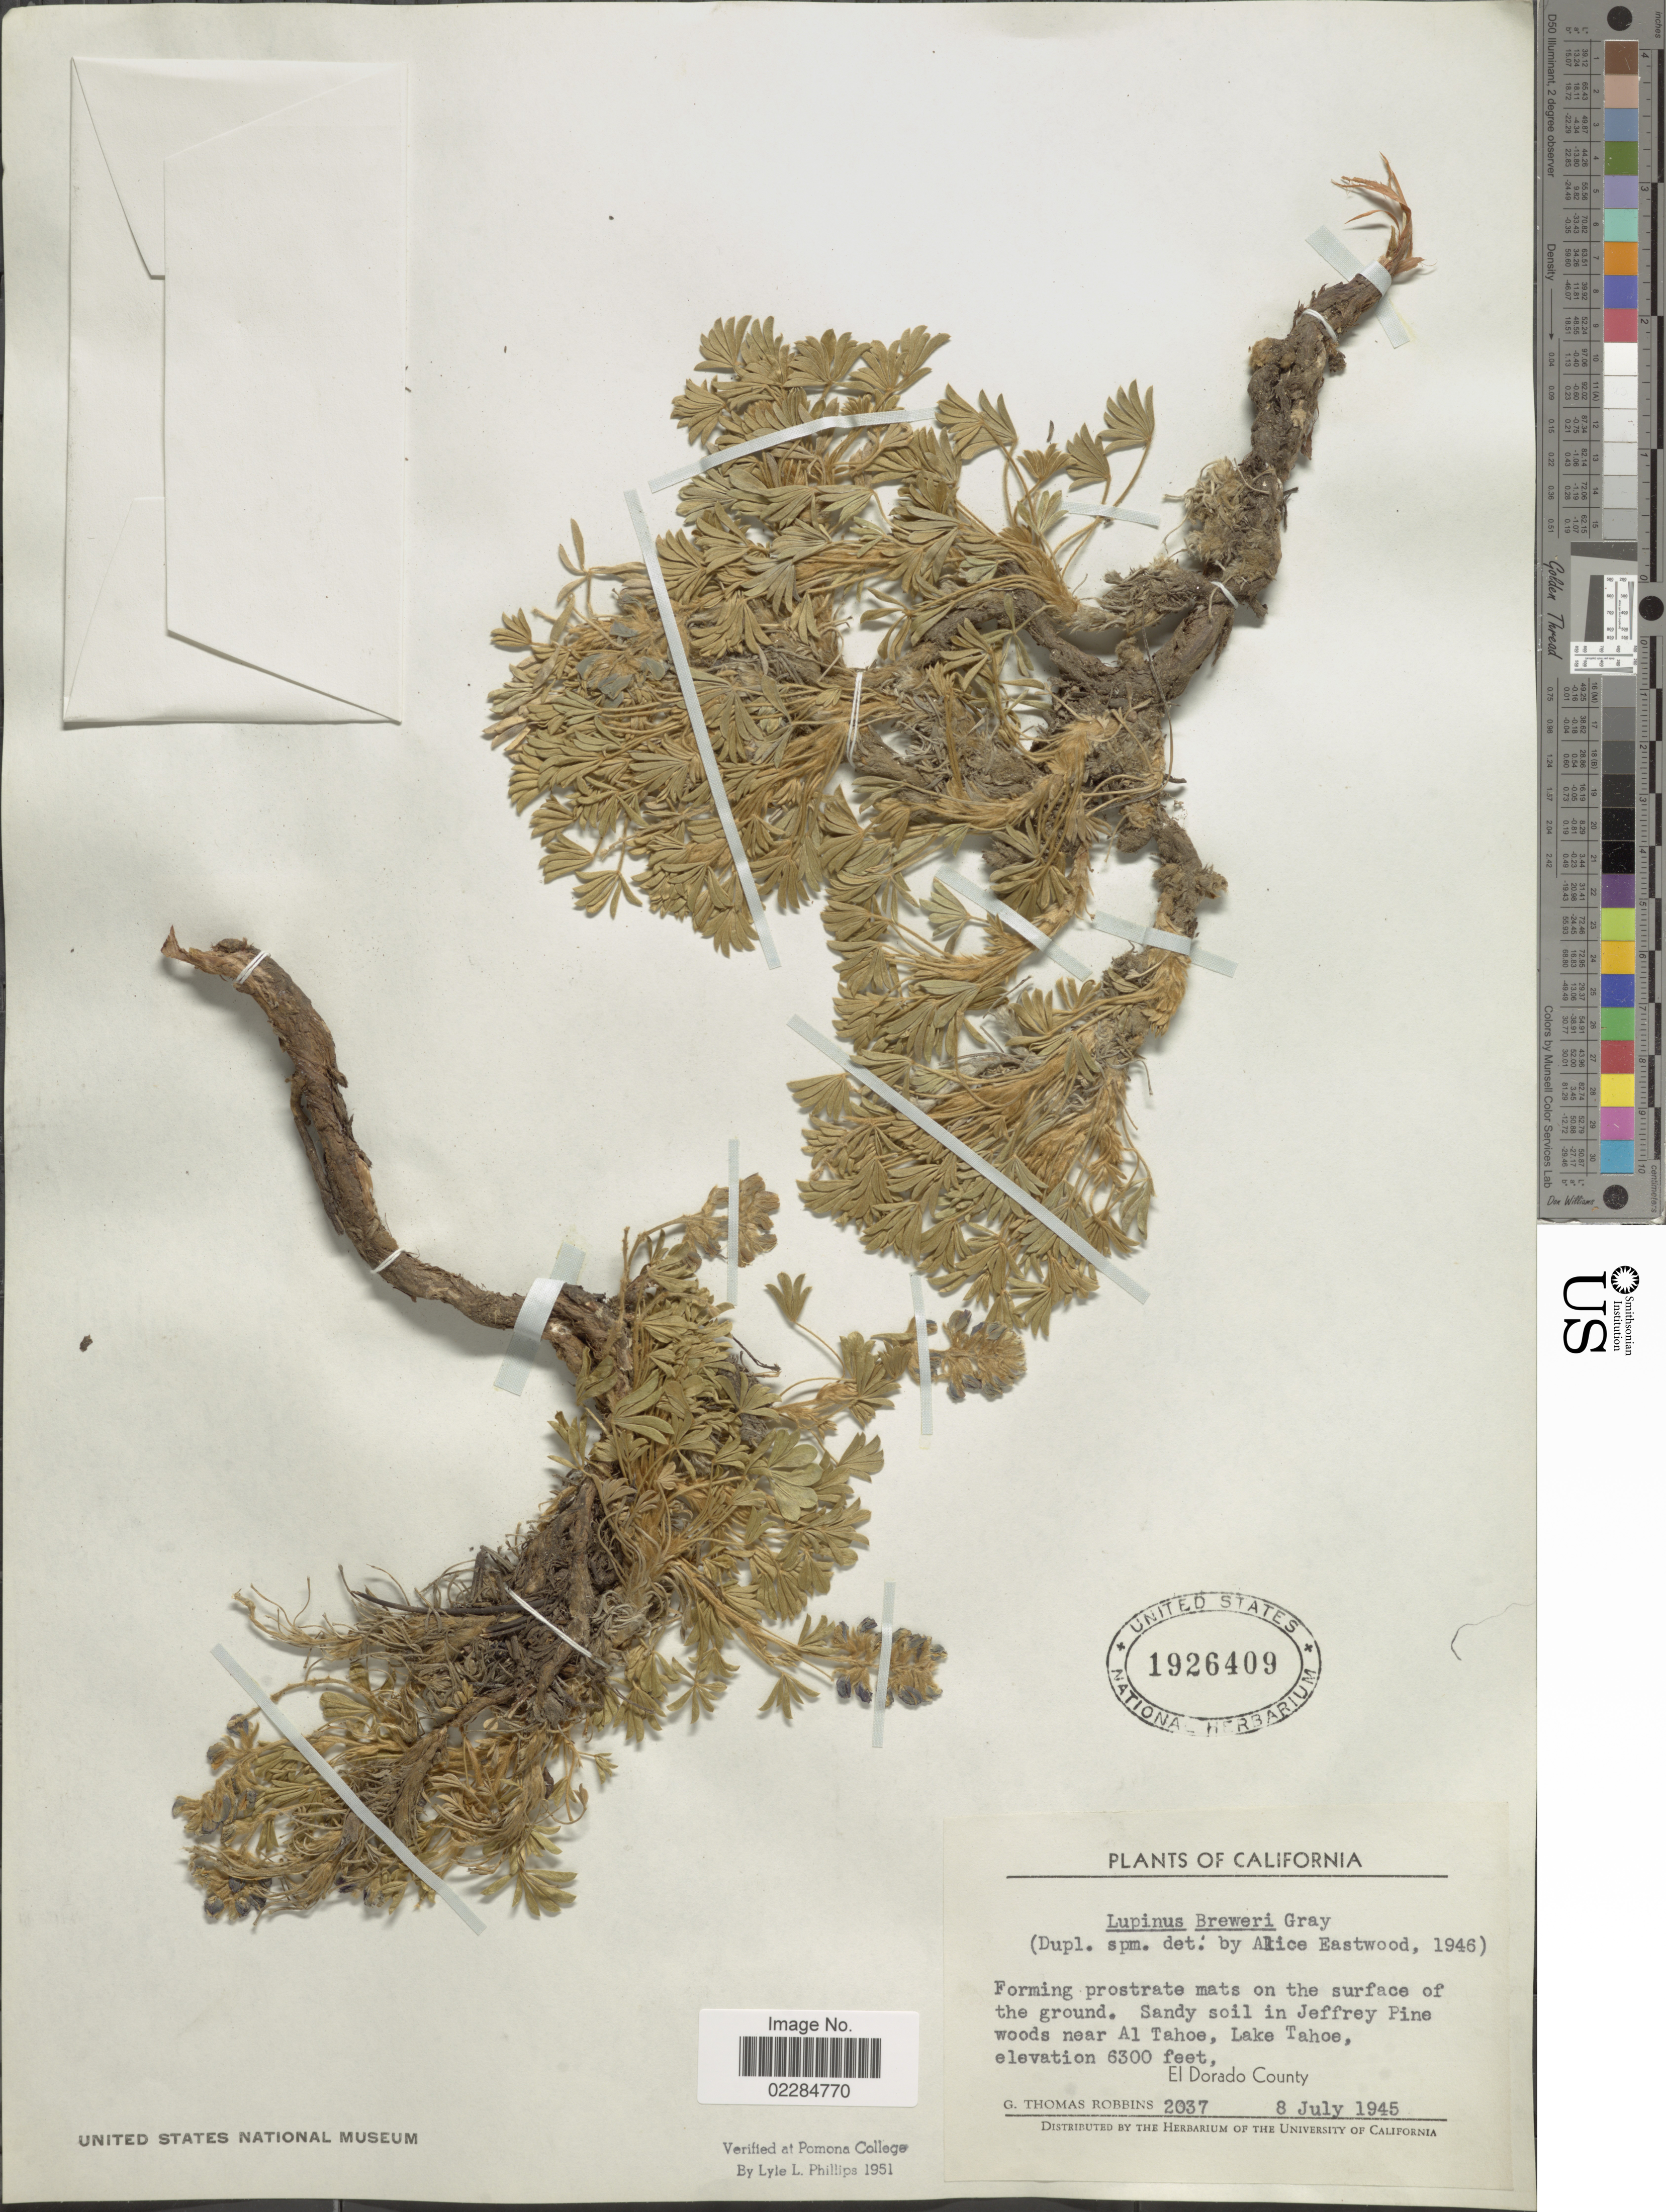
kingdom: Plantae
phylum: Tracheophyta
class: Magnoliopsida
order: Fabales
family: Fabaceae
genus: Lupinus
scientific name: Lupinus breweri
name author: A. Gray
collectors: G. T. Robbins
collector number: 2037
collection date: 1945-07-08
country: United States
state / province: California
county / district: El Dorado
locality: Sandy soil in Jeffrey Pine woods near Al Tahoe, Lake Tahoe. El Dorado County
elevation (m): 1920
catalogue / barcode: US 1926409